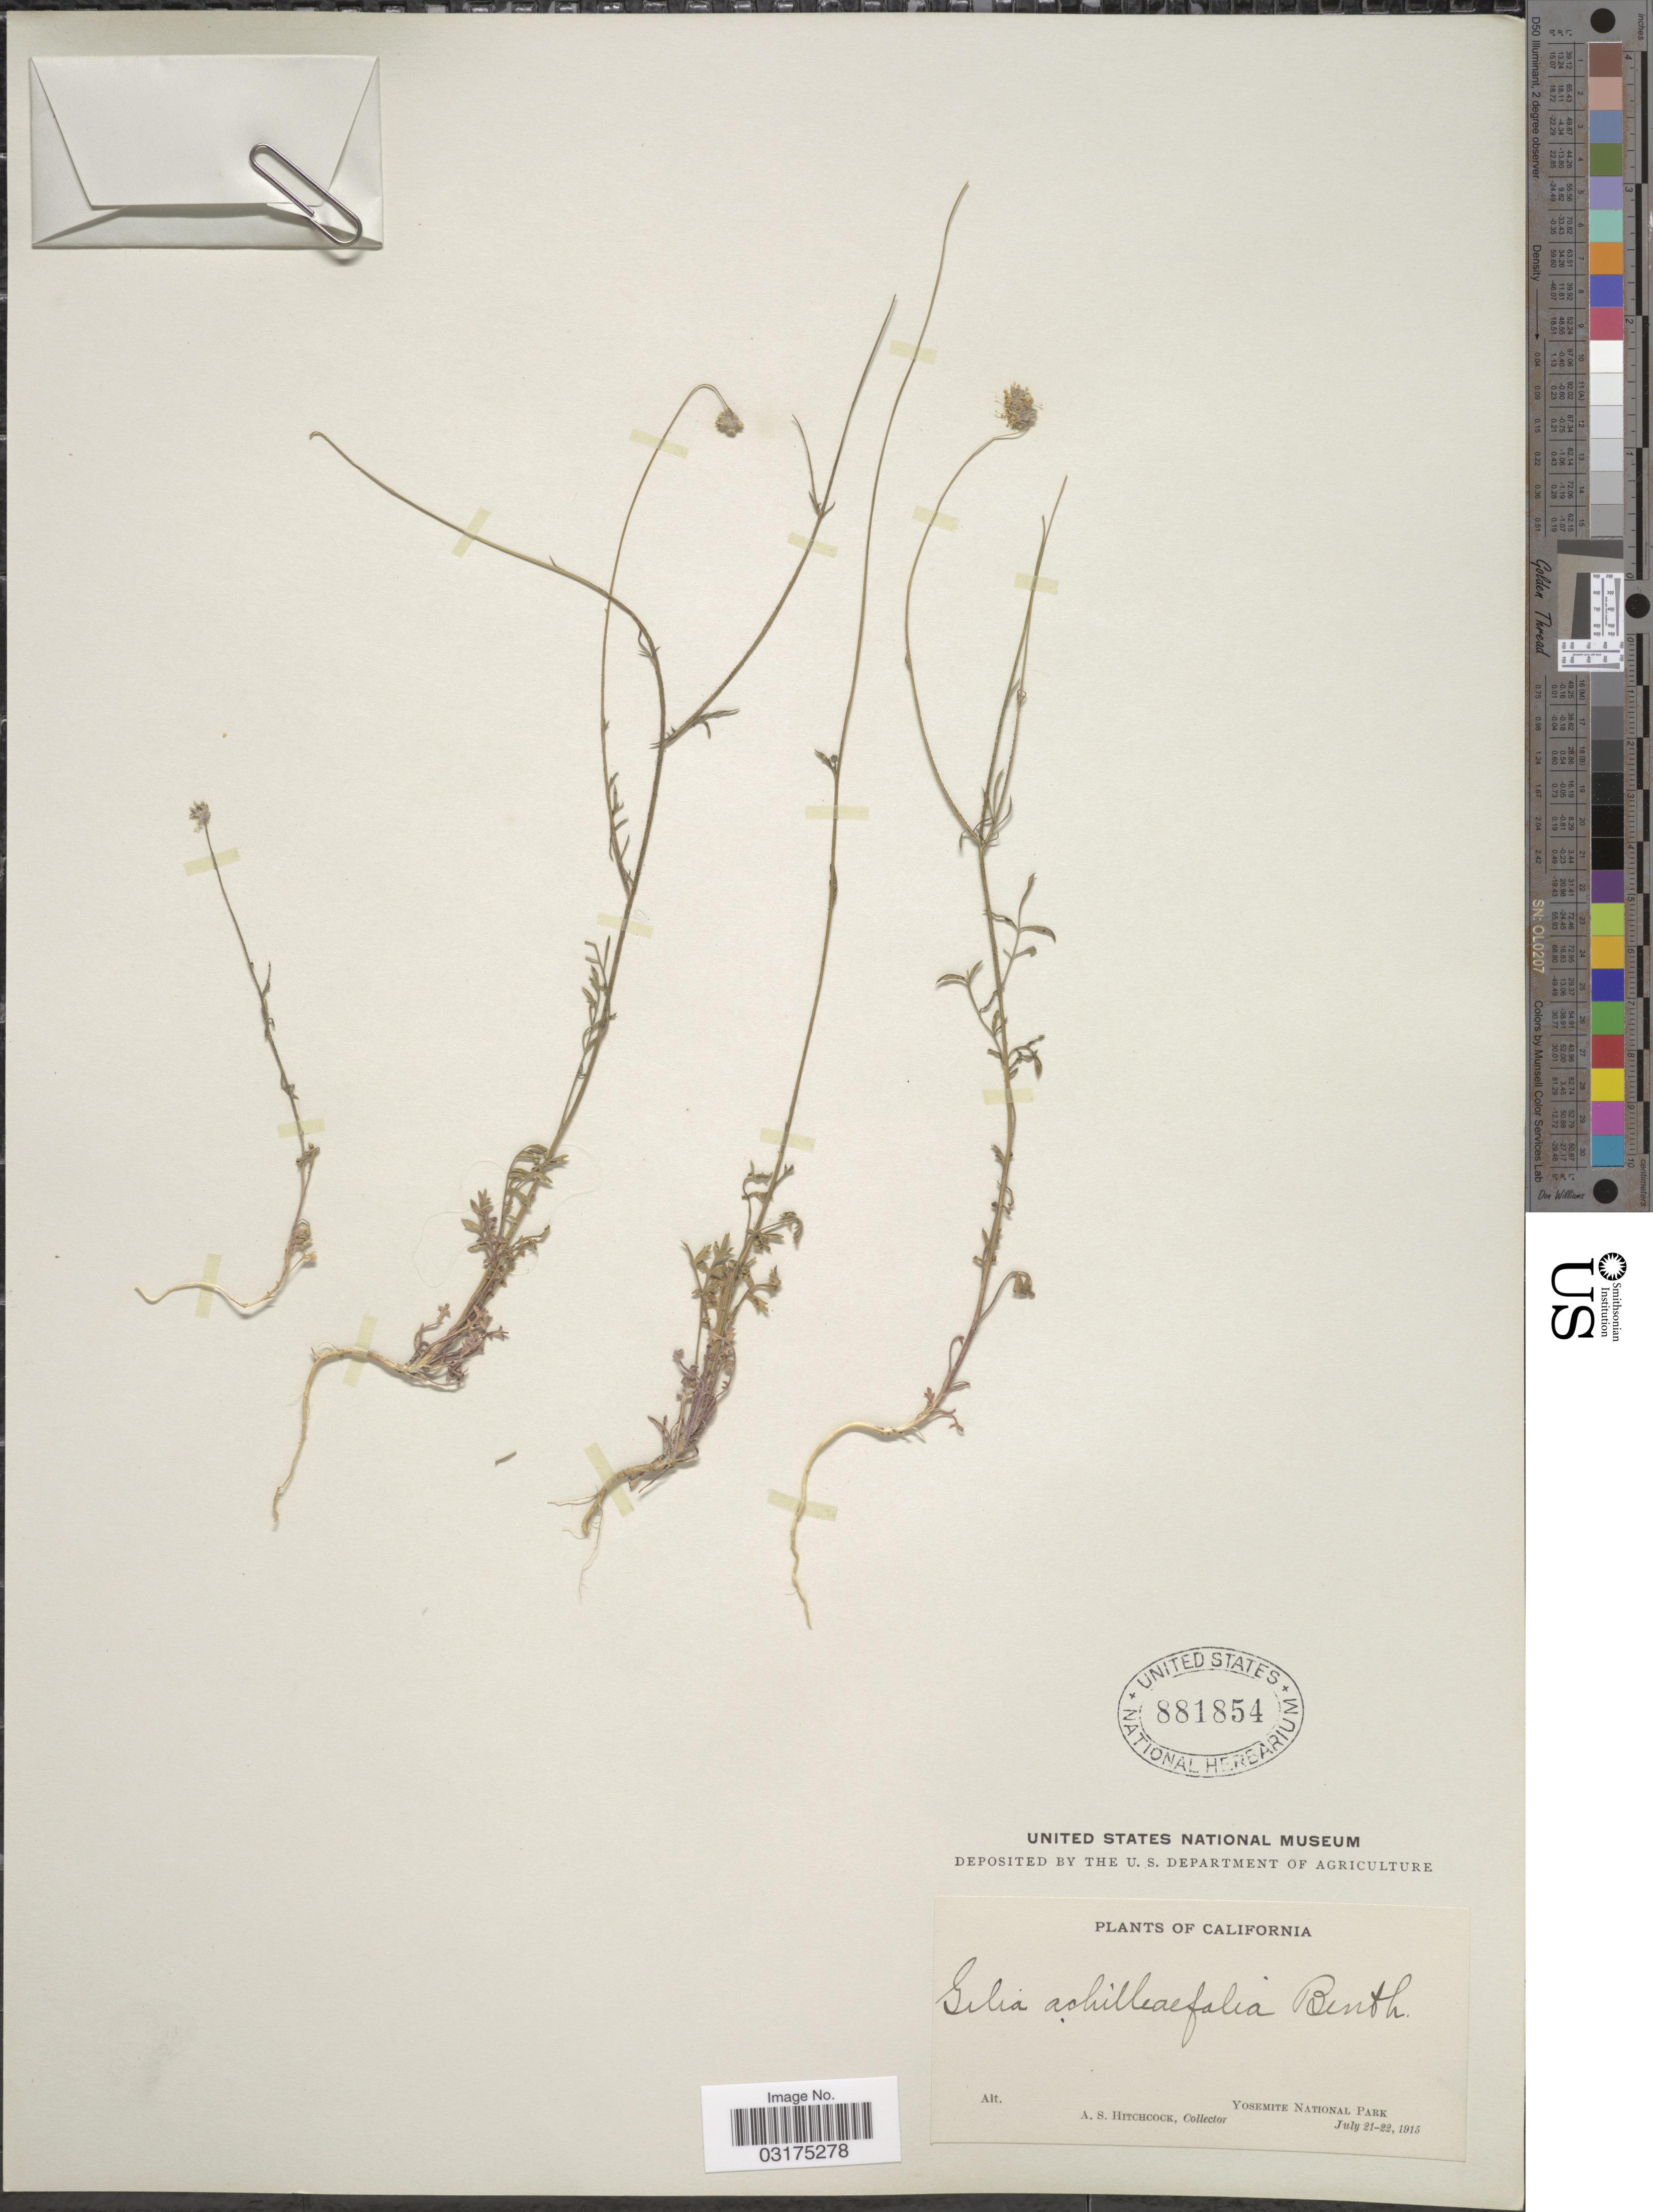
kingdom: Plantae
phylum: Tracheophyta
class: Magnoliopsida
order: Ericales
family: Polemoniaceae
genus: Gilia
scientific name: Gilia capitata subsp. pedemontana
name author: V.E. Grant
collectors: A. S. Hitchcock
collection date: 1915-07-21/1915-07-22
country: United States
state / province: California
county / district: Mariposa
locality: Yosemite National Park.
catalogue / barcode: US 881854